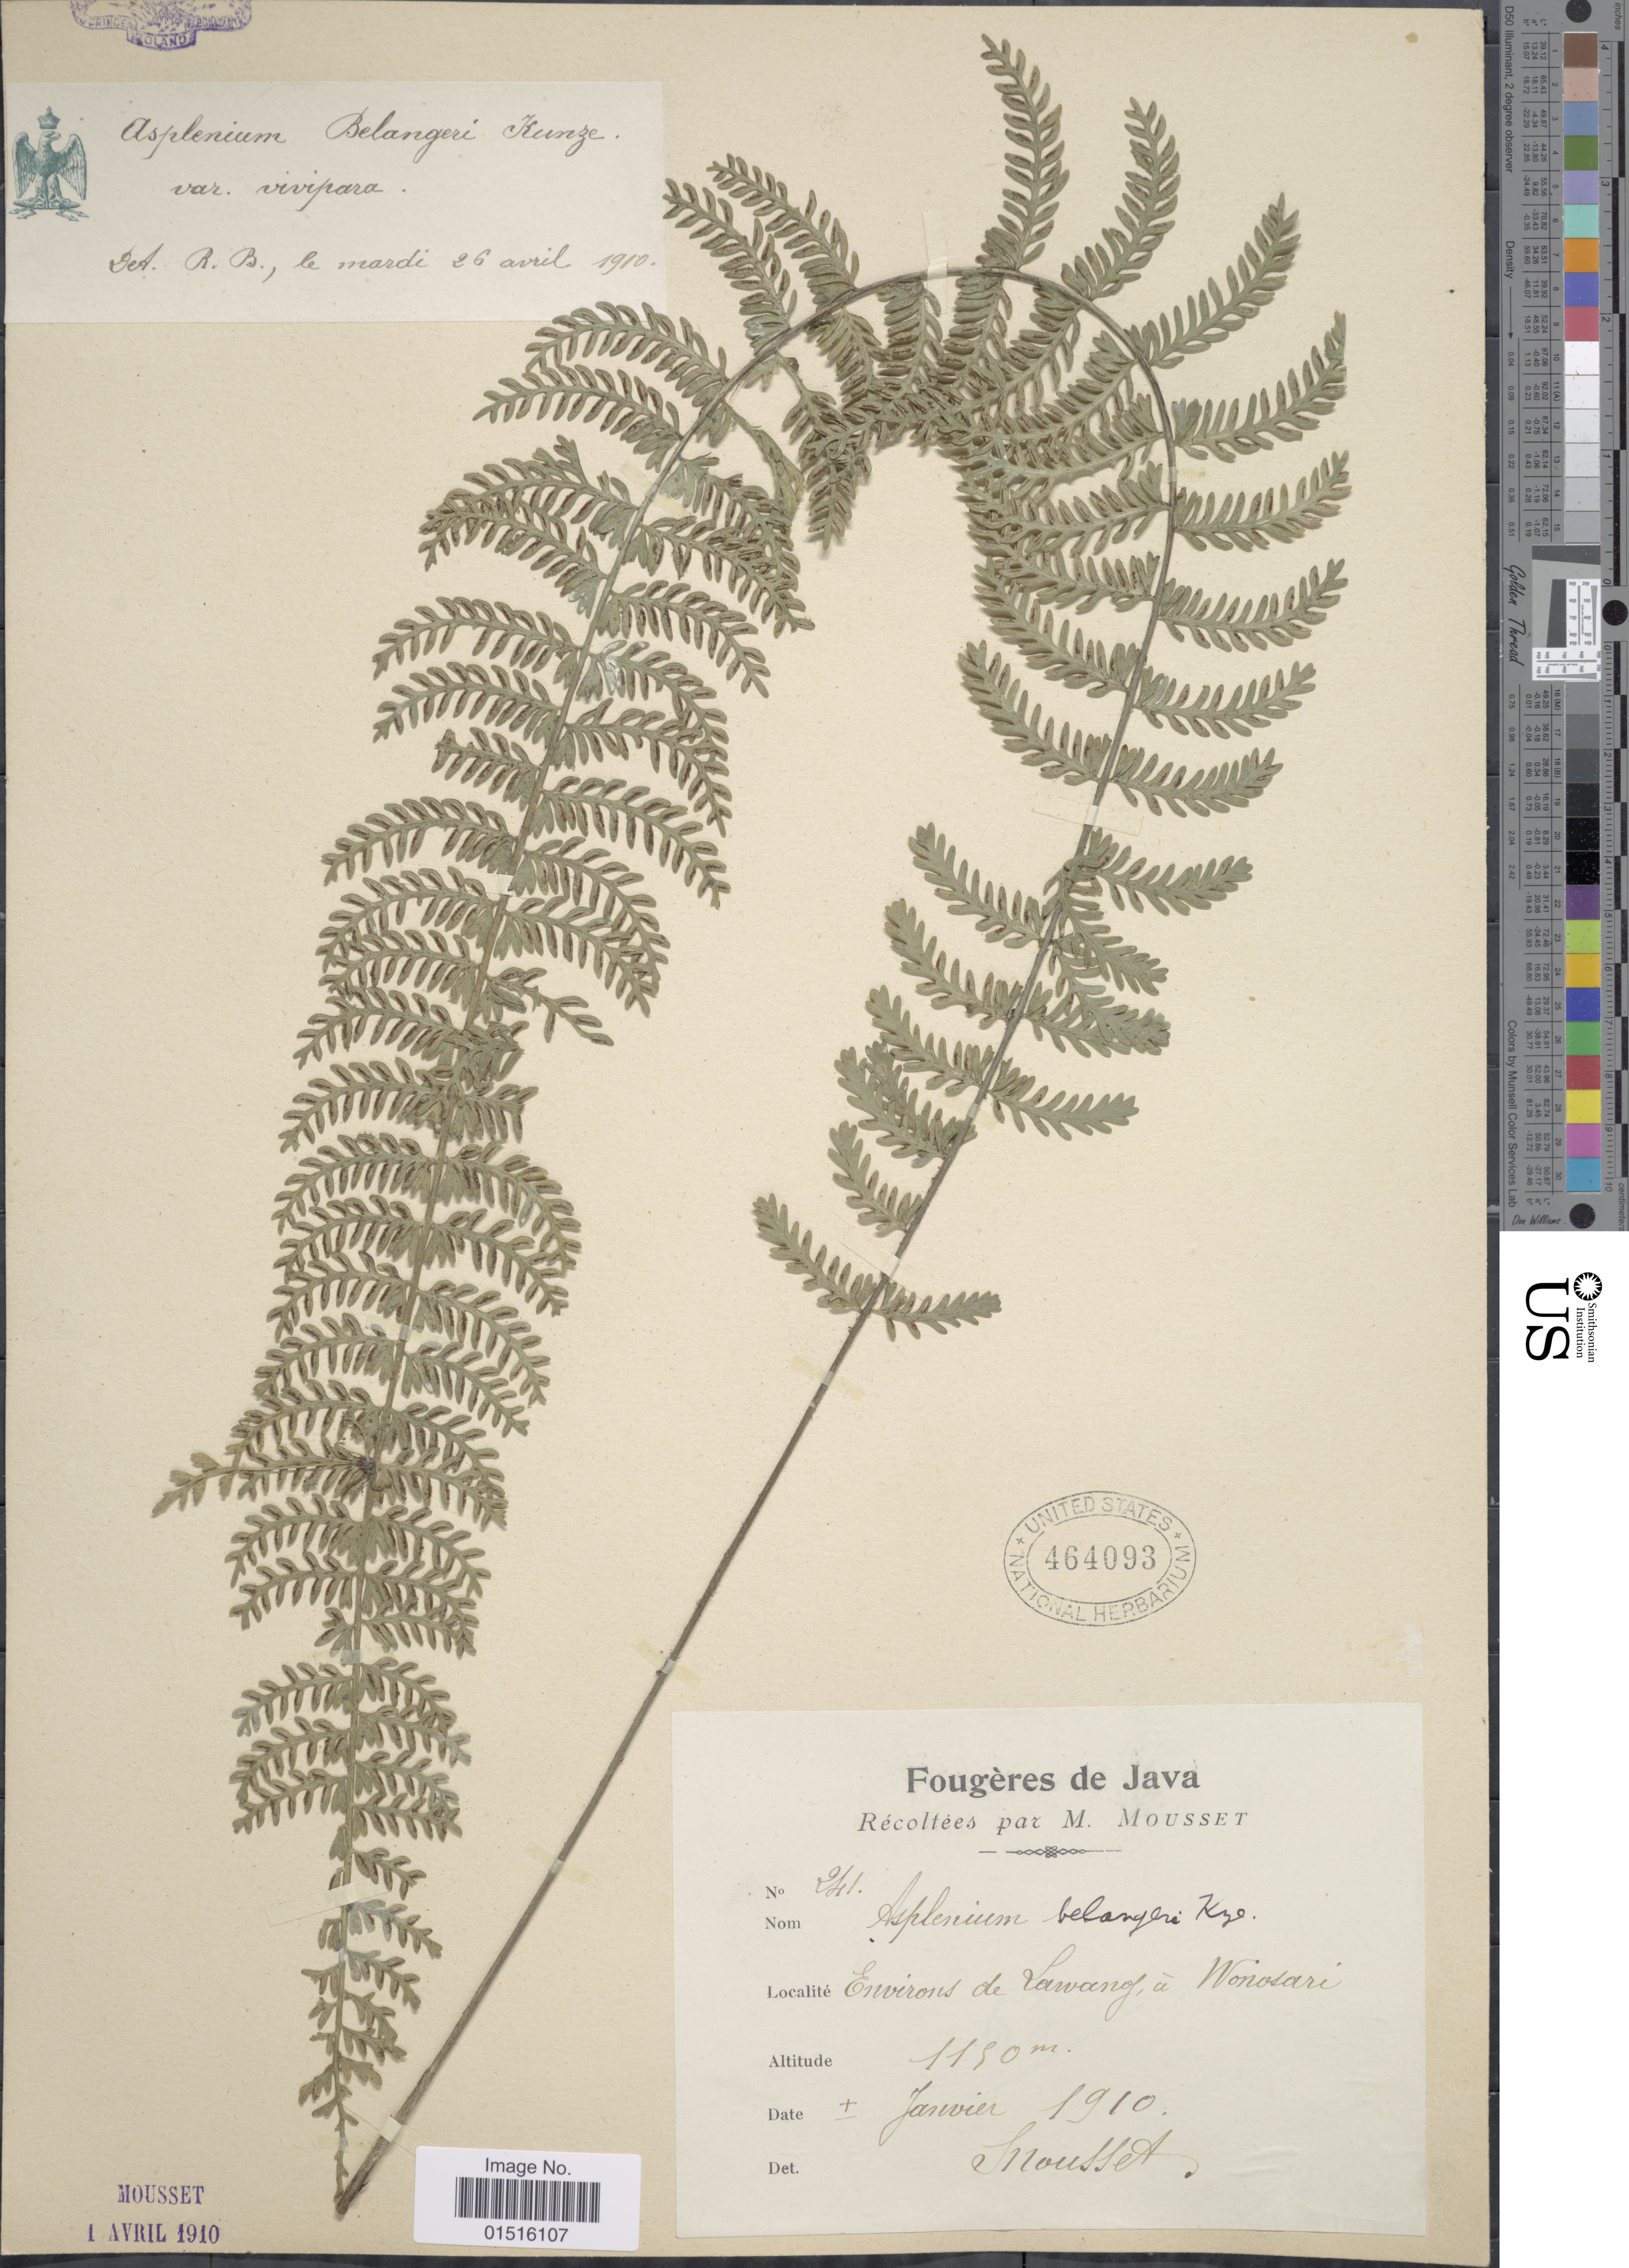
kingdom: Plantae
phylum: Tracheophyta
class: Polypodiopsida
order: Polypodiales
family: Aspleniaceae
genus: Asplenium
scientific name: Asplenium belangeri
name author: Bory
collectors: M. Mousset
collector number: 241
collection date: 1910-01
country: Indonesia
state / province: Java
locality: Environs de Lawang a Mondari [interpreted]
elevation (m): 1130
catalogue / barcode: US 464093